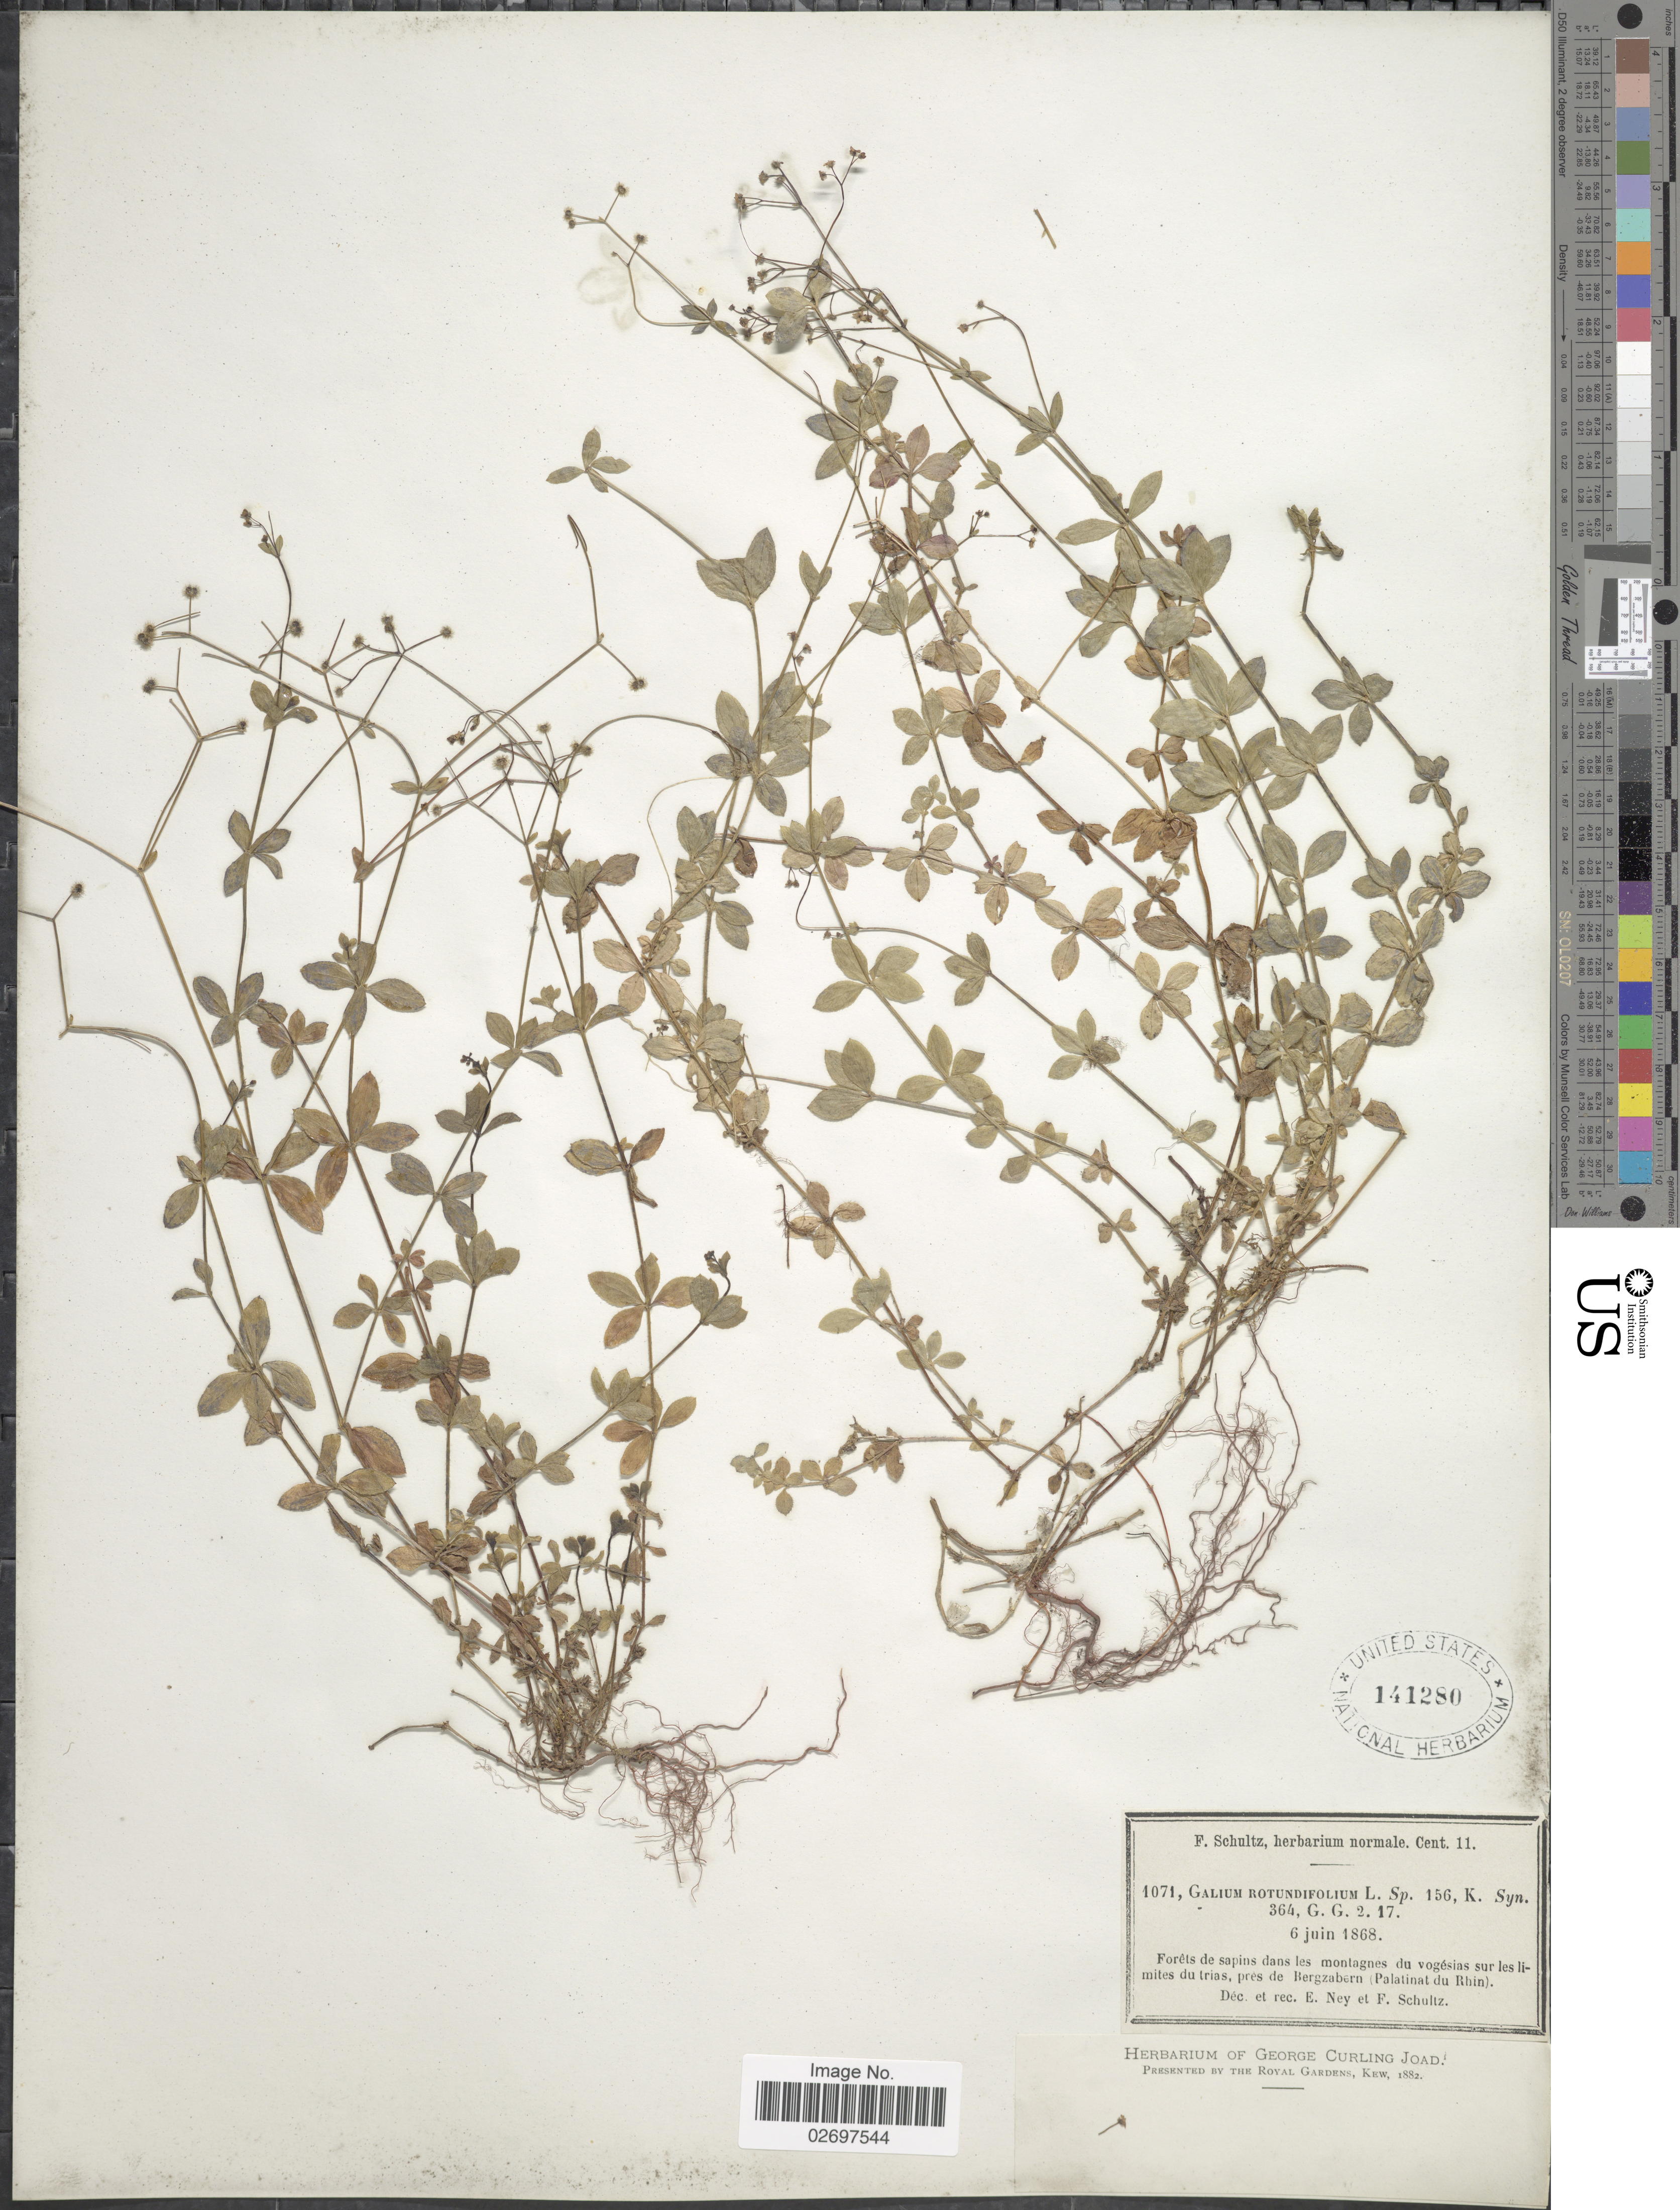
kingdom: Plantae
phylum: Tracheophyta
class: Magnoliopsida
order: Gentianales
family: Rubiaceae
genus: Galium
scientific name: Galium rotundifolium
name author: L.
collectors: E. Ney & F. Schultz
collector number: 1071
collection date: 1868-06-06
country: Germany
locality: Pres de Bergzabern (Palatinat du Rhin)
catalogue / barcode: US 141280